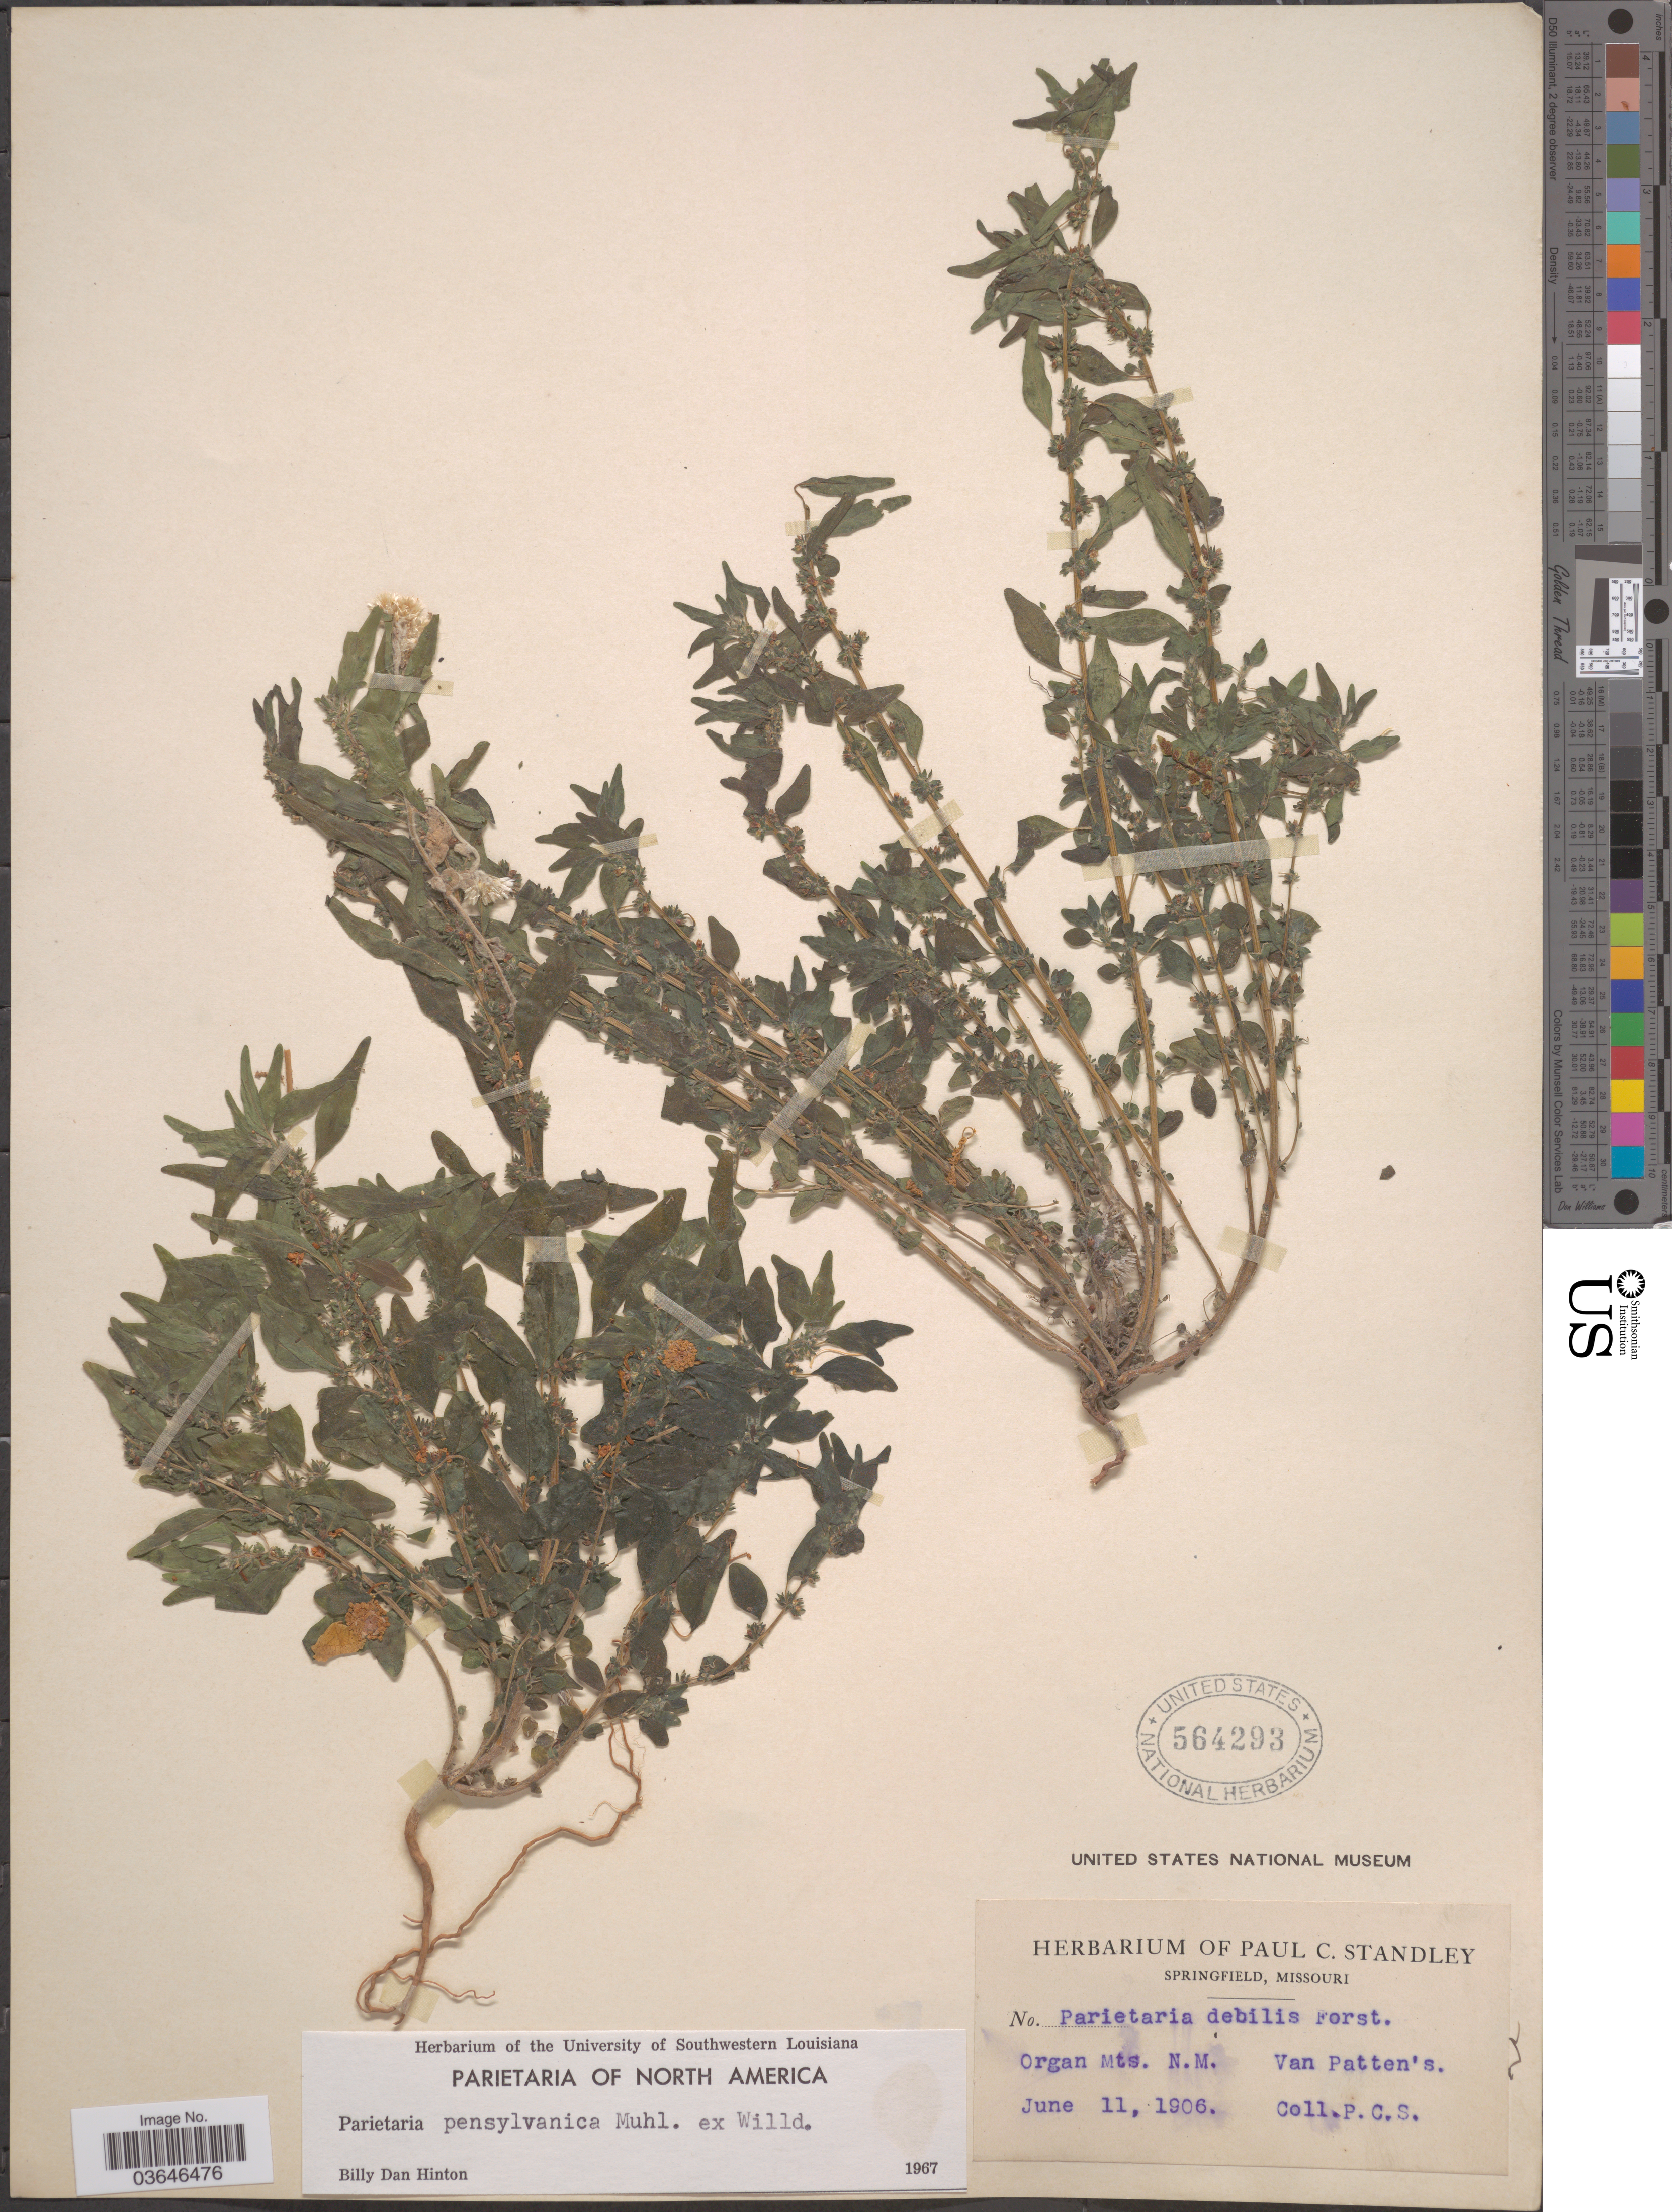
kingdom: Plantae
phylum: Tracheophyta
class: Magnoliopsida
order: Rosales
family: Urticaceae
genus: Parietaria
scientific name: Parietaria pensylvanica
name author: Muhl. ex Willd.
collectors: P. C. Standley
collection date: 1906-06-11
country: United States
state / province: New Mexico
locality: Organ Mts. N.M. Van Patten's.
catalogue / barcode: US 564293